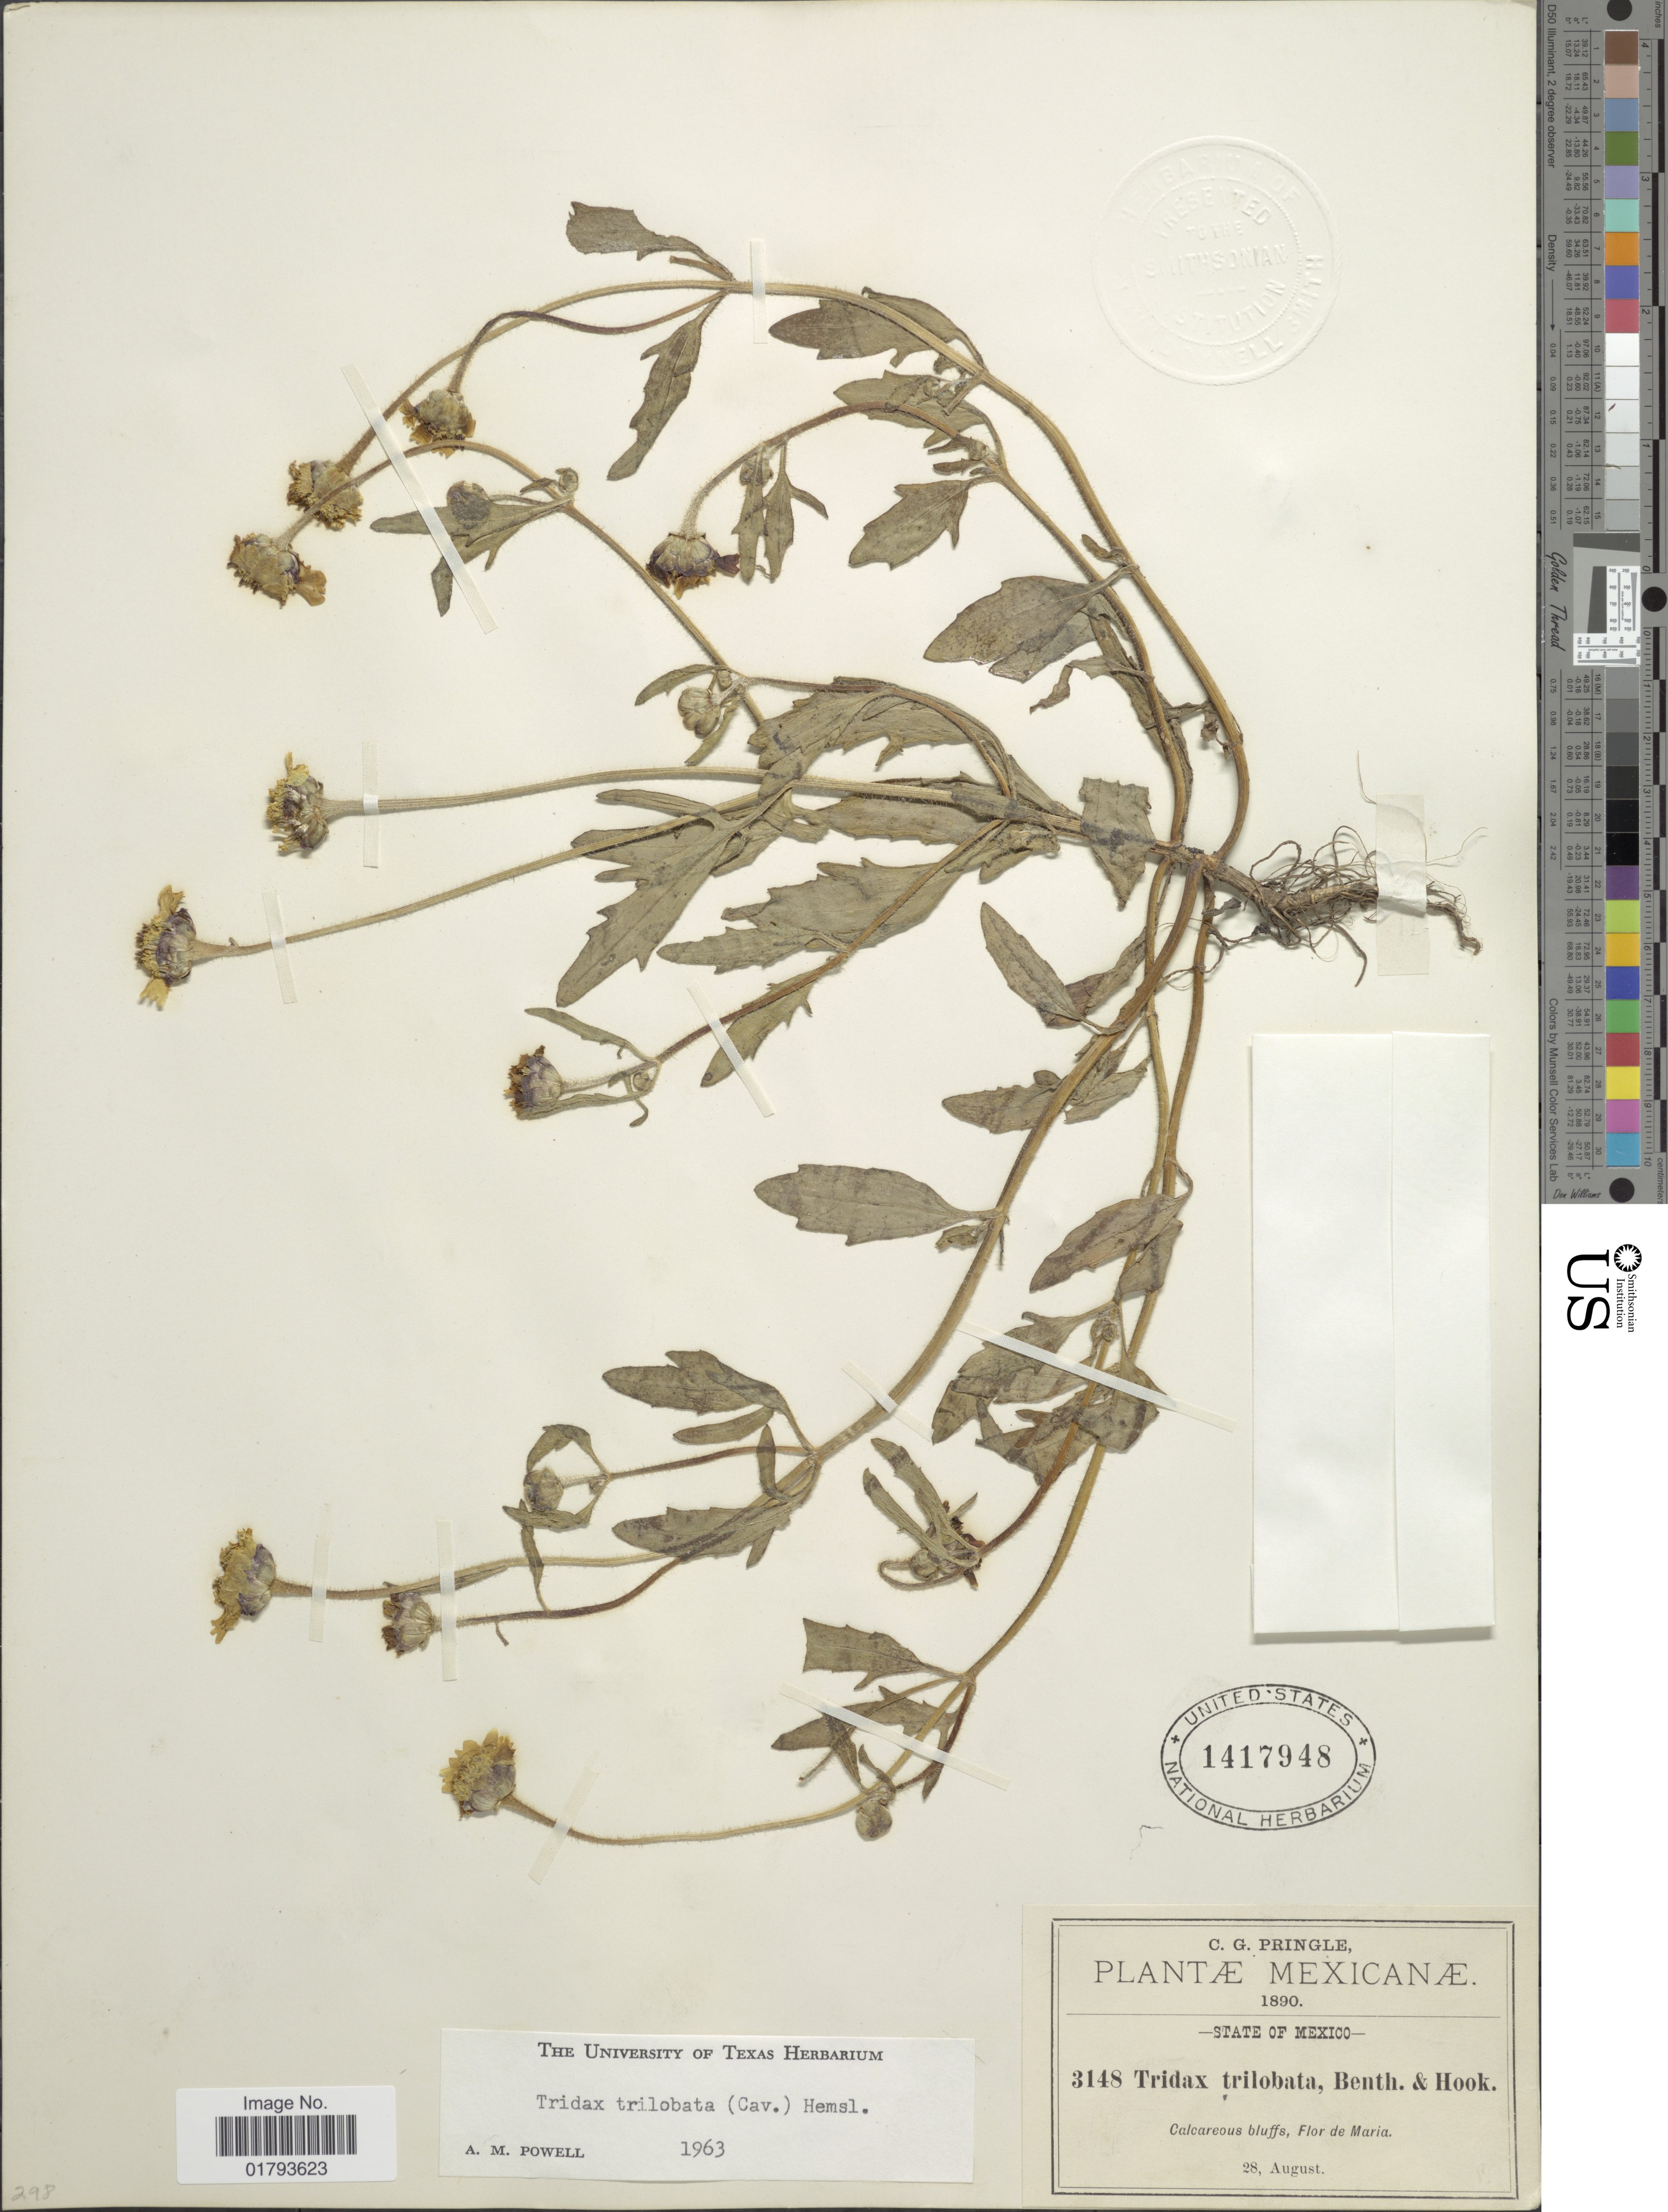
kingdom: Plantae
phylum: Tracheophyta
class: Magnoliopsida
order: Asterales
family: Asteraceae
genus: Tridax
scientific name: Tridax trilobata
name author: (Cav.) Hemsl.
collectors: C. G. Pringle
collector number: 3148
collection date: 1890-08-28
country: Mexico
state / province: Michoacán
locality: Calcareous bluffs, Flor de Maria.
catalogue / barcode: US 1417948